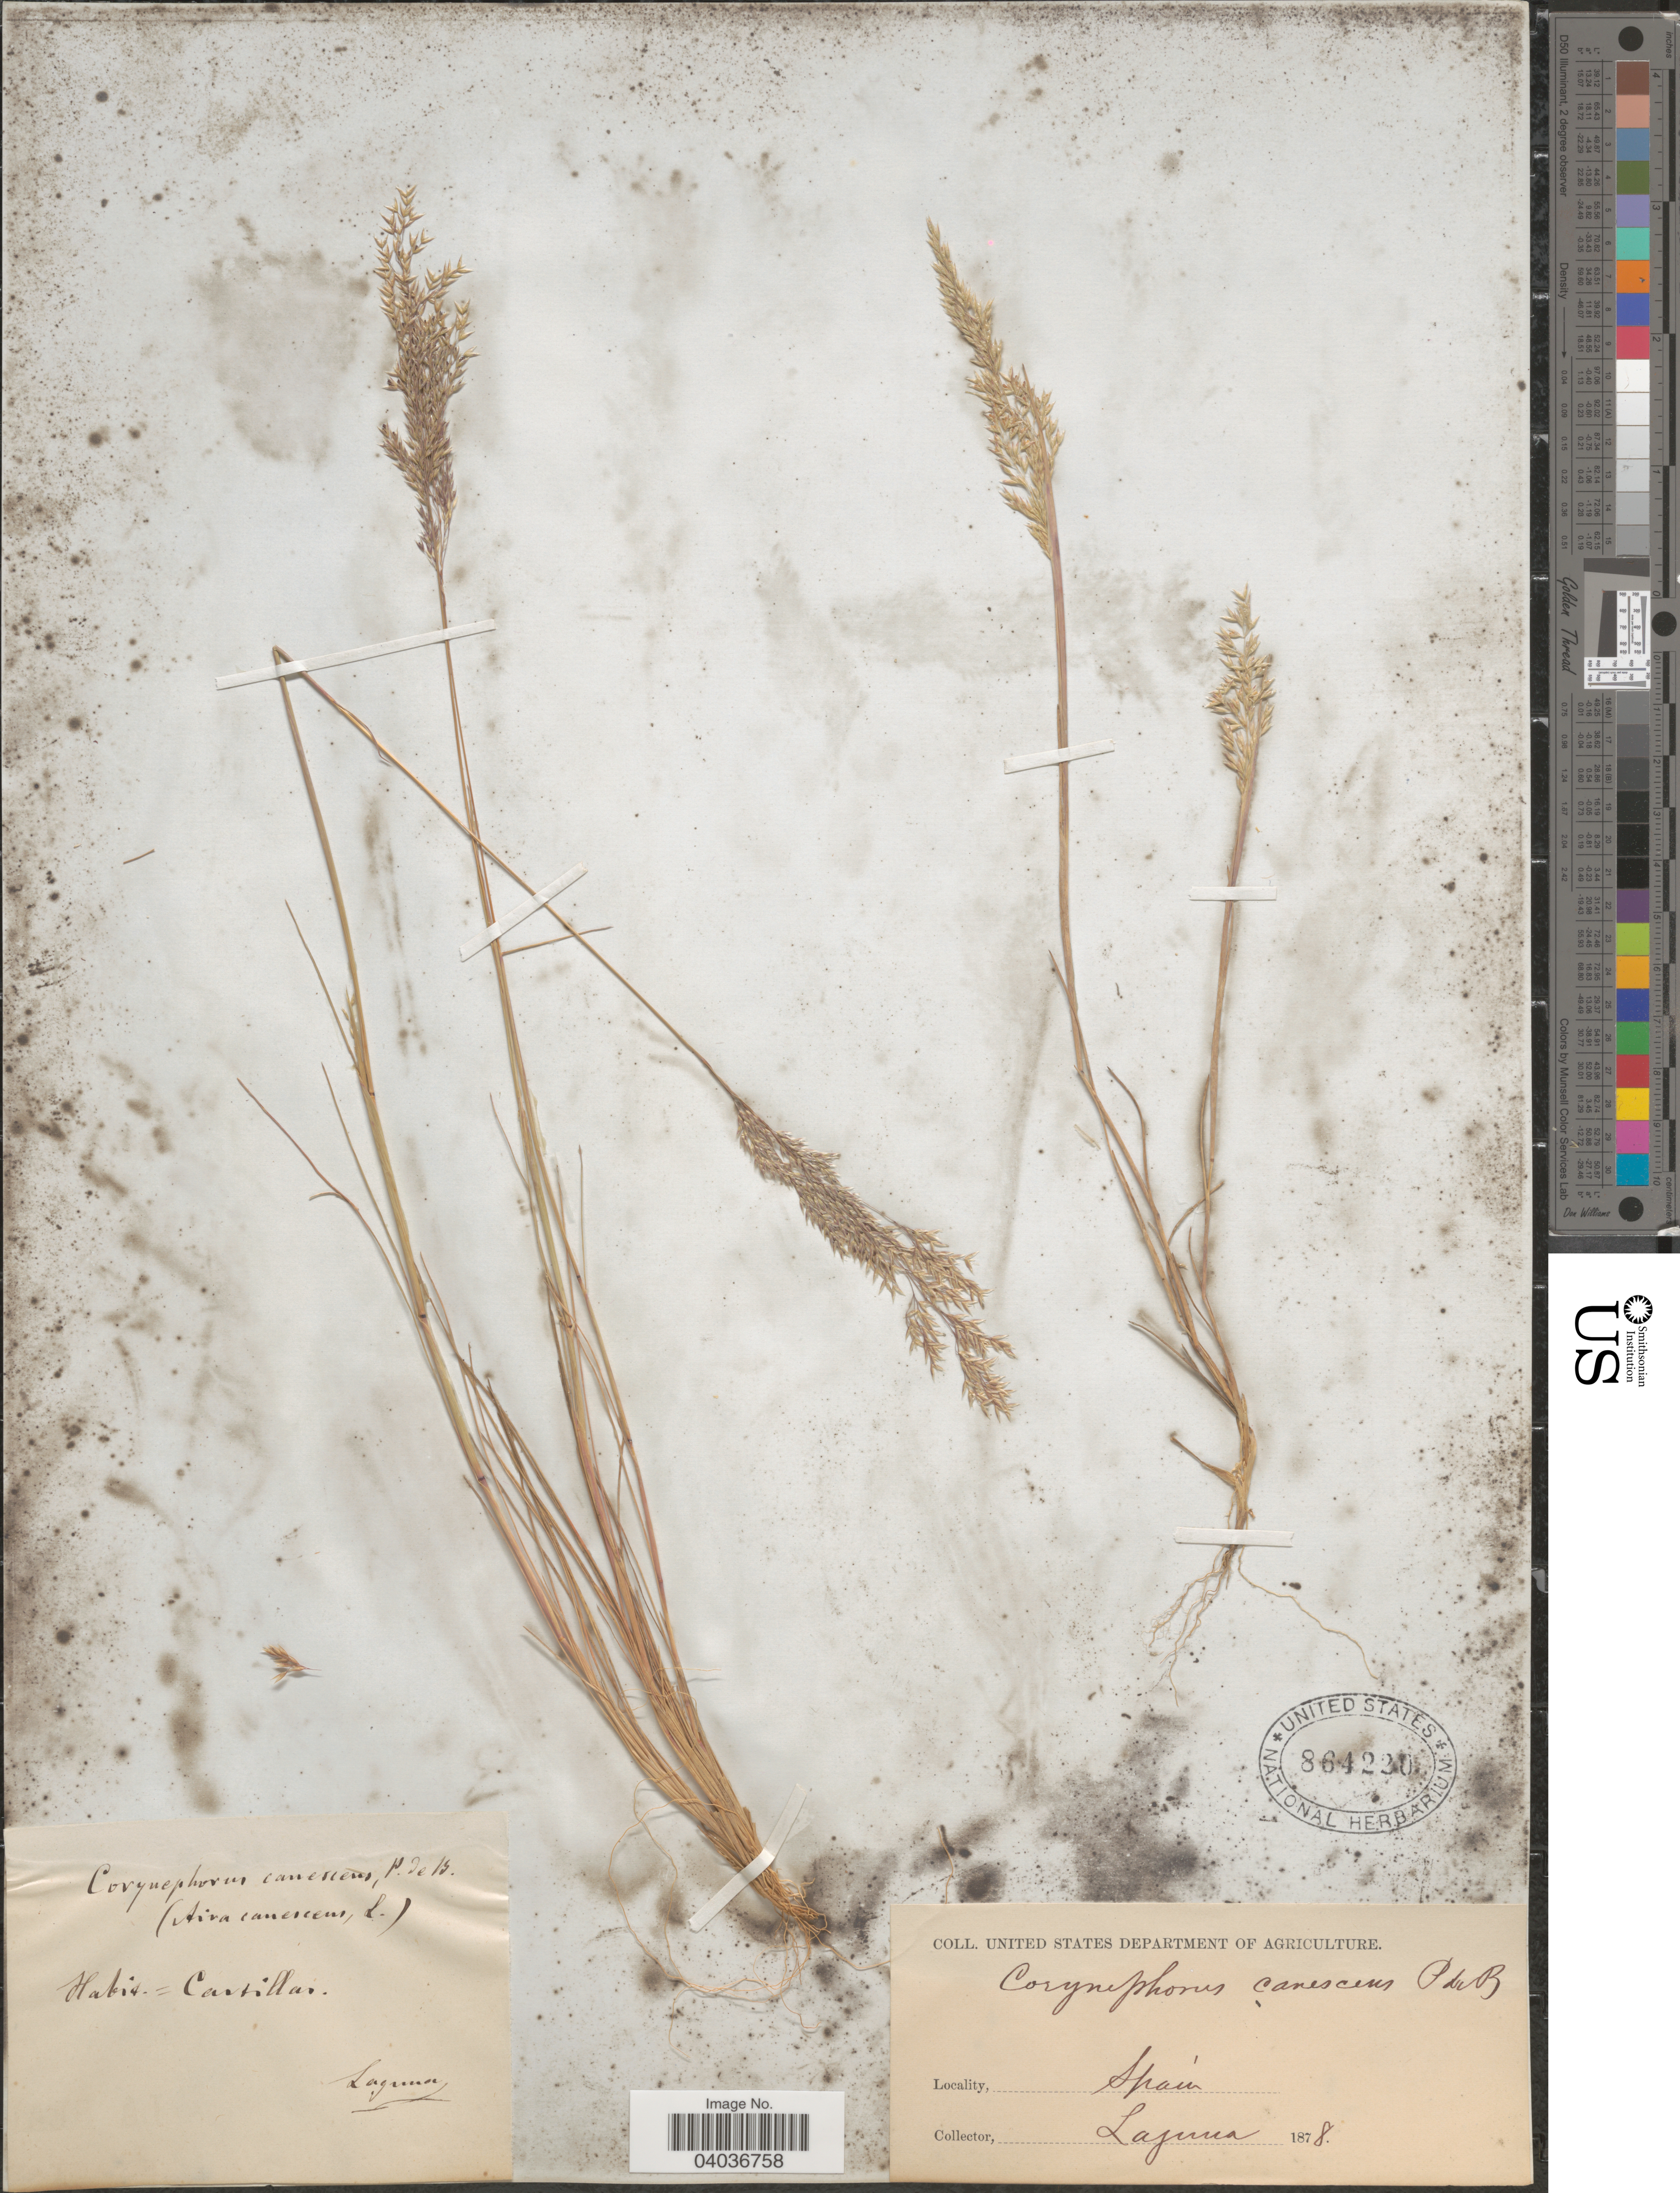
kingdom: Plantae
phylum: Tracheophyta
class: Liliopsida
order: Poales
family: Poaceae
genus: Corynephorus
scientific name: Corynephorus canescens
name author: (L, MEL) P. Beauv.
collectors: -. Laguna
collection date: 1878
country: Spain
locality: Castillas.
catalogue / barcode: US 864220